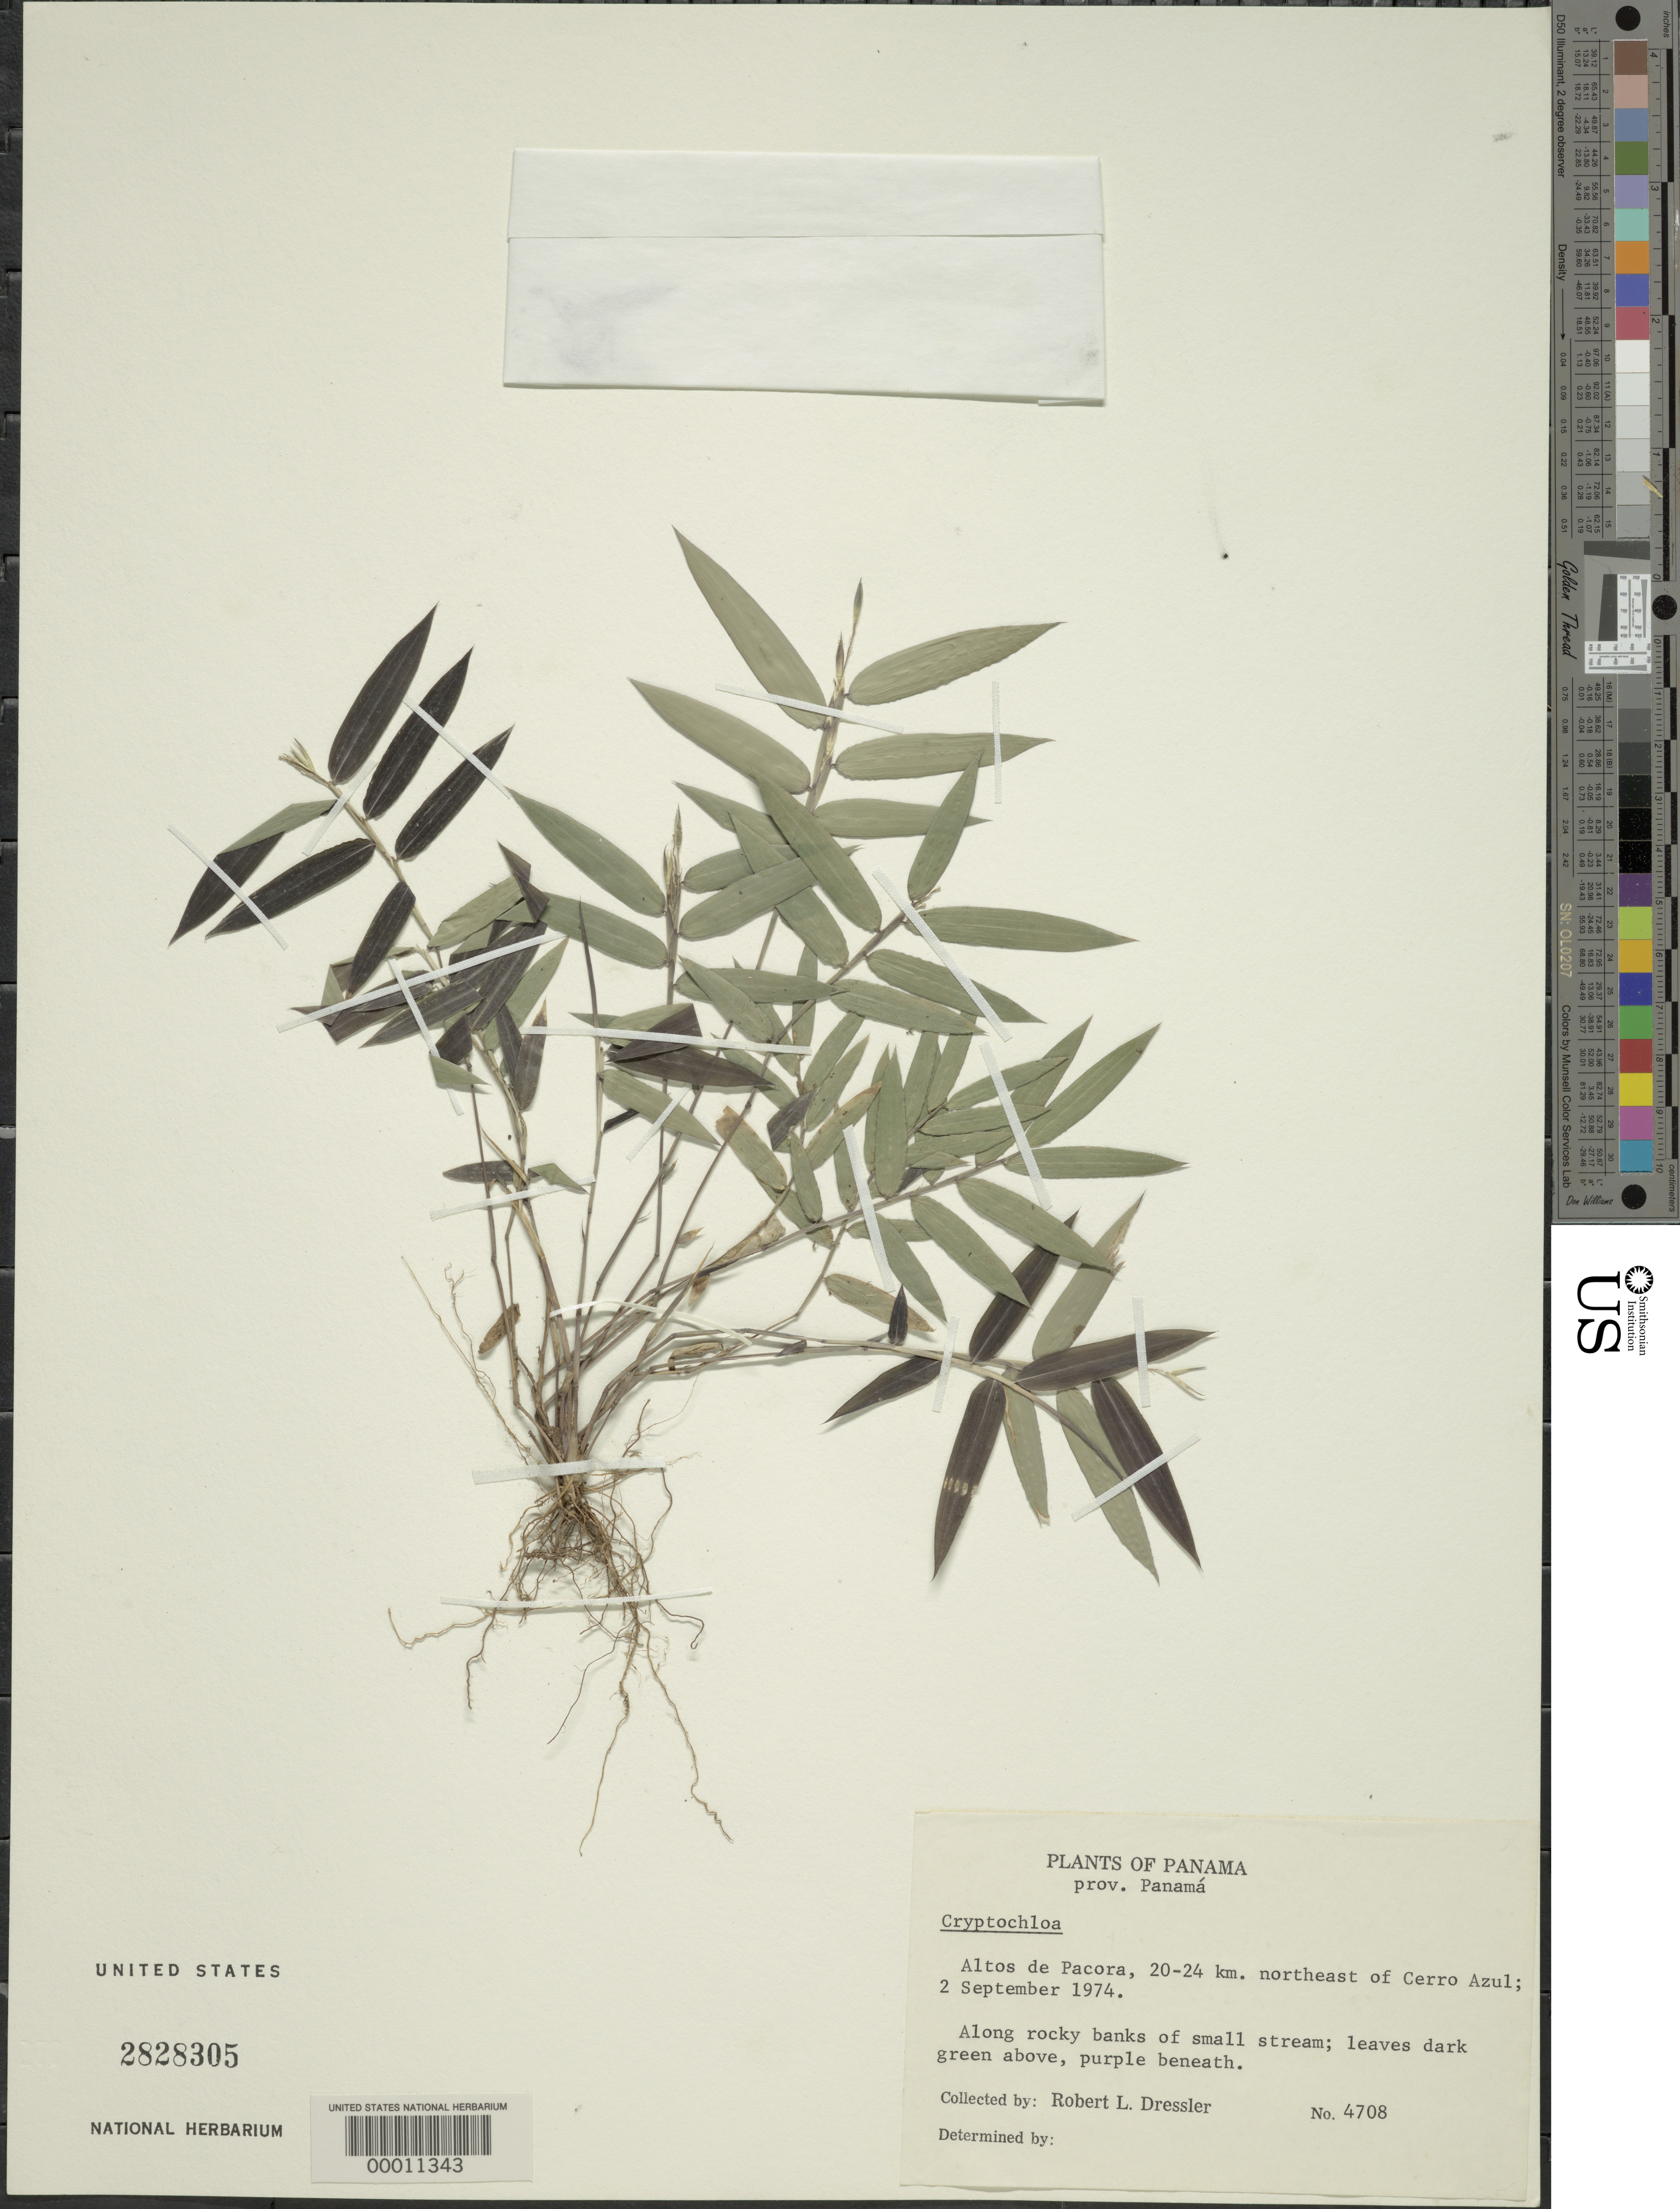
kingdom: Plantae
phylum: Tracheophyta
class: Liliopsida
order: Poales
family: Poaceae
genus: Cryptochloa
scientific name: Cryptochloa variana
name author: Swallen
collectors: R. Dressler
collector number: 4708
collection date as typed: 02 Sep 1974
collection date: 1974-09-02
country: Panama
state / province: Panamá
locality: Altos de Pacora, Cerro Azul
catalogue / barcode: US 2828305